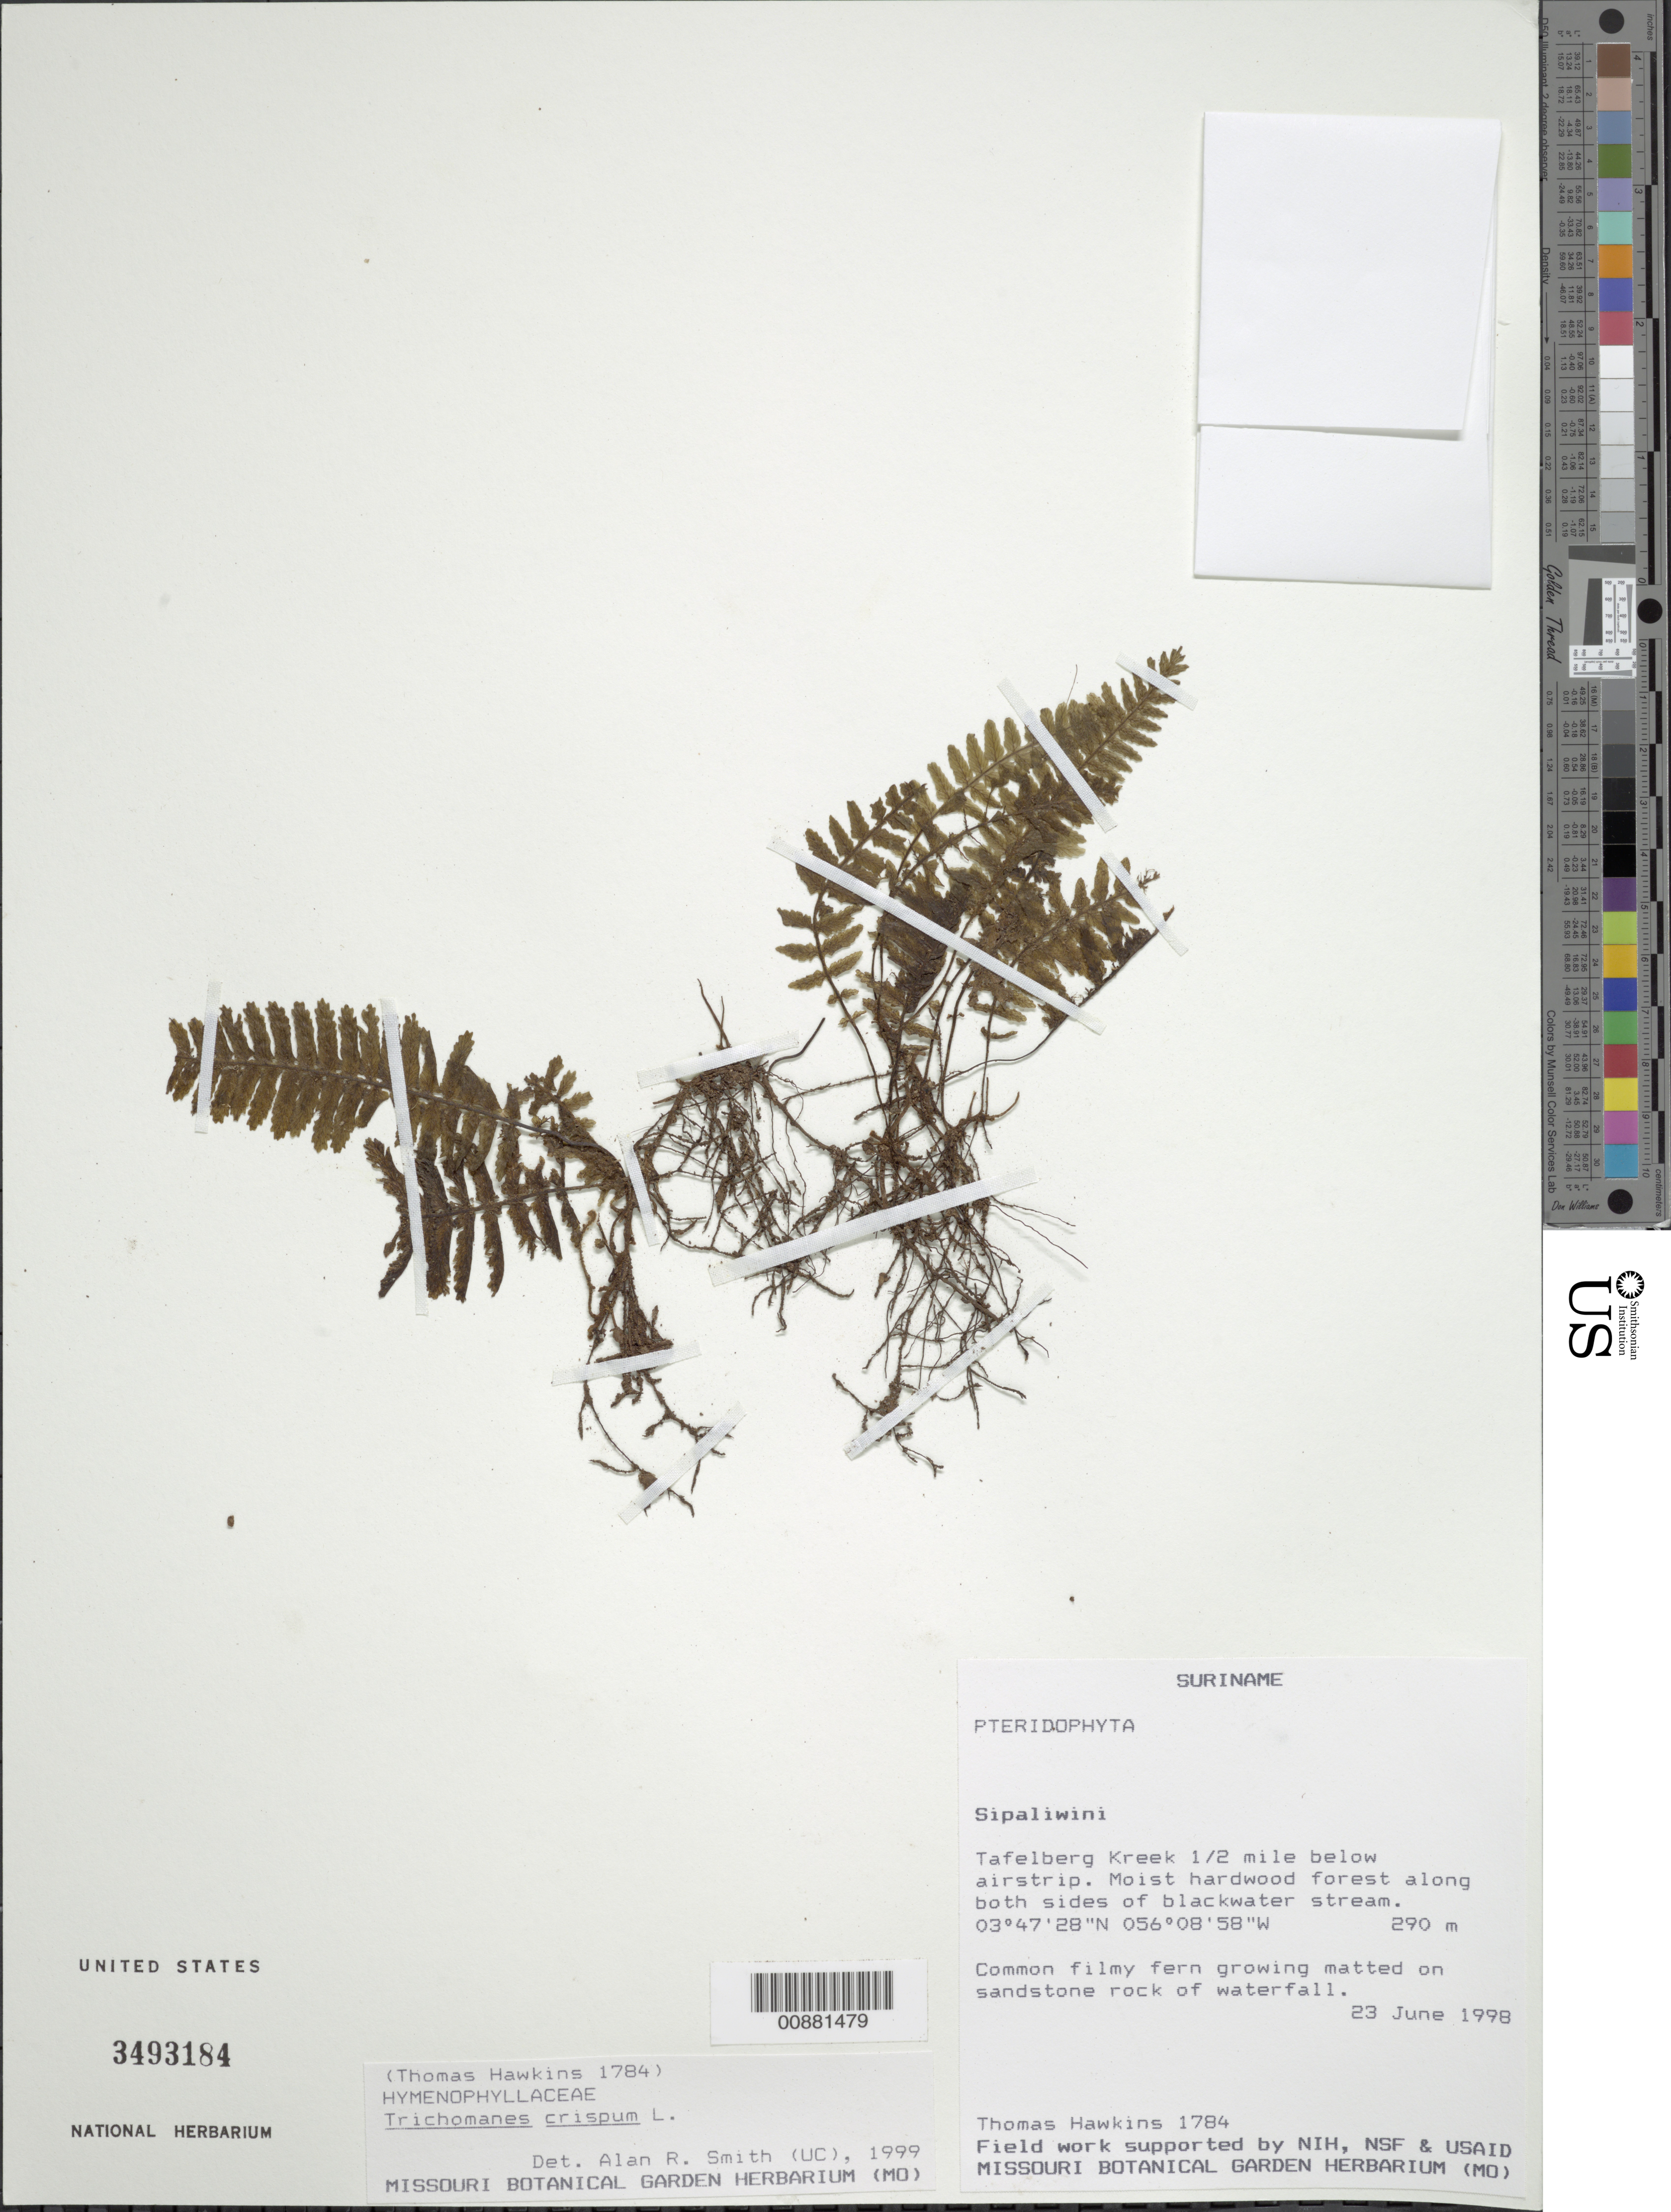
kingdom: Plantae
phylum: Tracheophyta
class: Polypodiopsida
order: Hymenophyllales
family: Hymenophyllaceae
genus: Trichomanes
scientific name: Trichomanes crispum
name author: L.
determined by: Smith, Alan R., (UC)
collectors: T. Hawkins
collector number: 1784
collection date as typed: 23-Jun-98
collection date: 1998-06-23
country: Suriname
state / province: Sipaliwini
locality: Tafelberg Kreek, 1/2 mile below airstrip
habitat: Moist hardwood forest along both sides of blackwater stream; on stanstone rock of waterfall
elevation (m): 290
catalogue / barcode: US 3493184